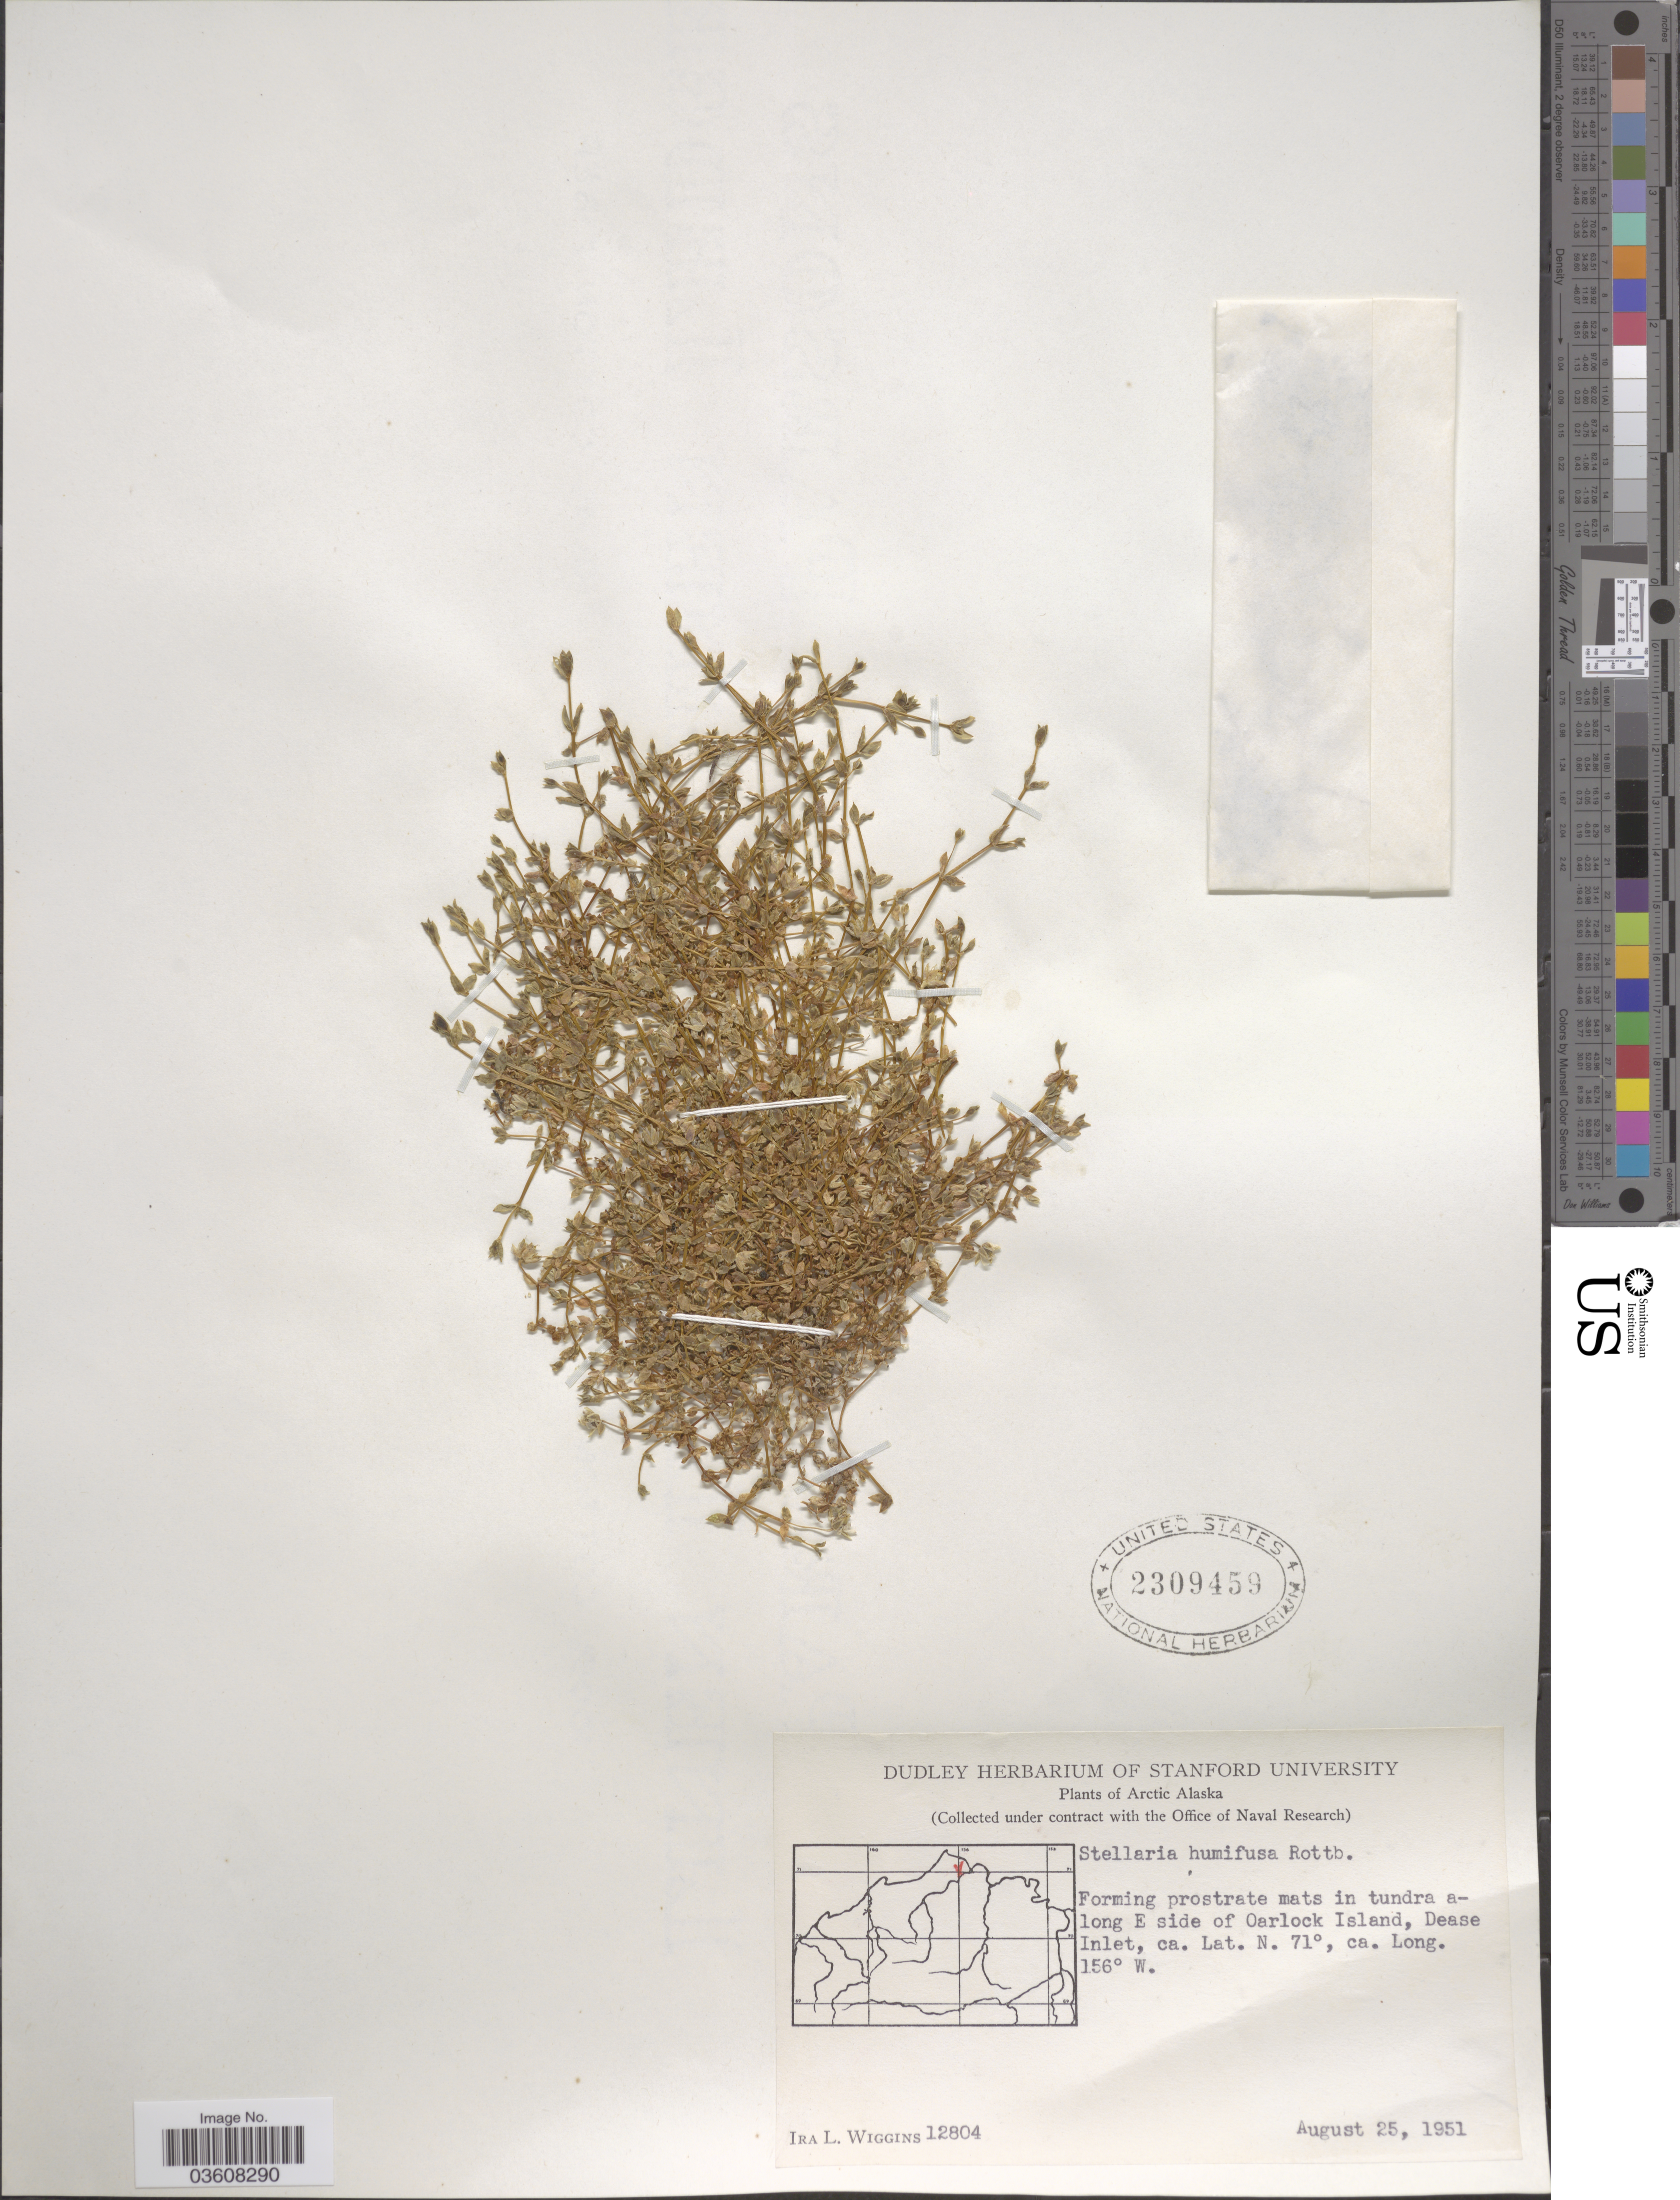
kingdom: Plantae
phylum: Tracheophyta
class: Magnoliopsida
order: Caryophyllales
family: Caryophyllaceae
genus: Stellaria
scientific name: Stellaria humifusa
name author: Rottb.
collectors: I. L. Wiggins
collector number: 12804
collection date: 1951-08-25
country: United States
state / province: Alaska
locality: Arctic Alaska. Forming prostrate mats in tundra along E side of Oarlock Island, Dease Inlet.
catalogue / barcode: US 2309459